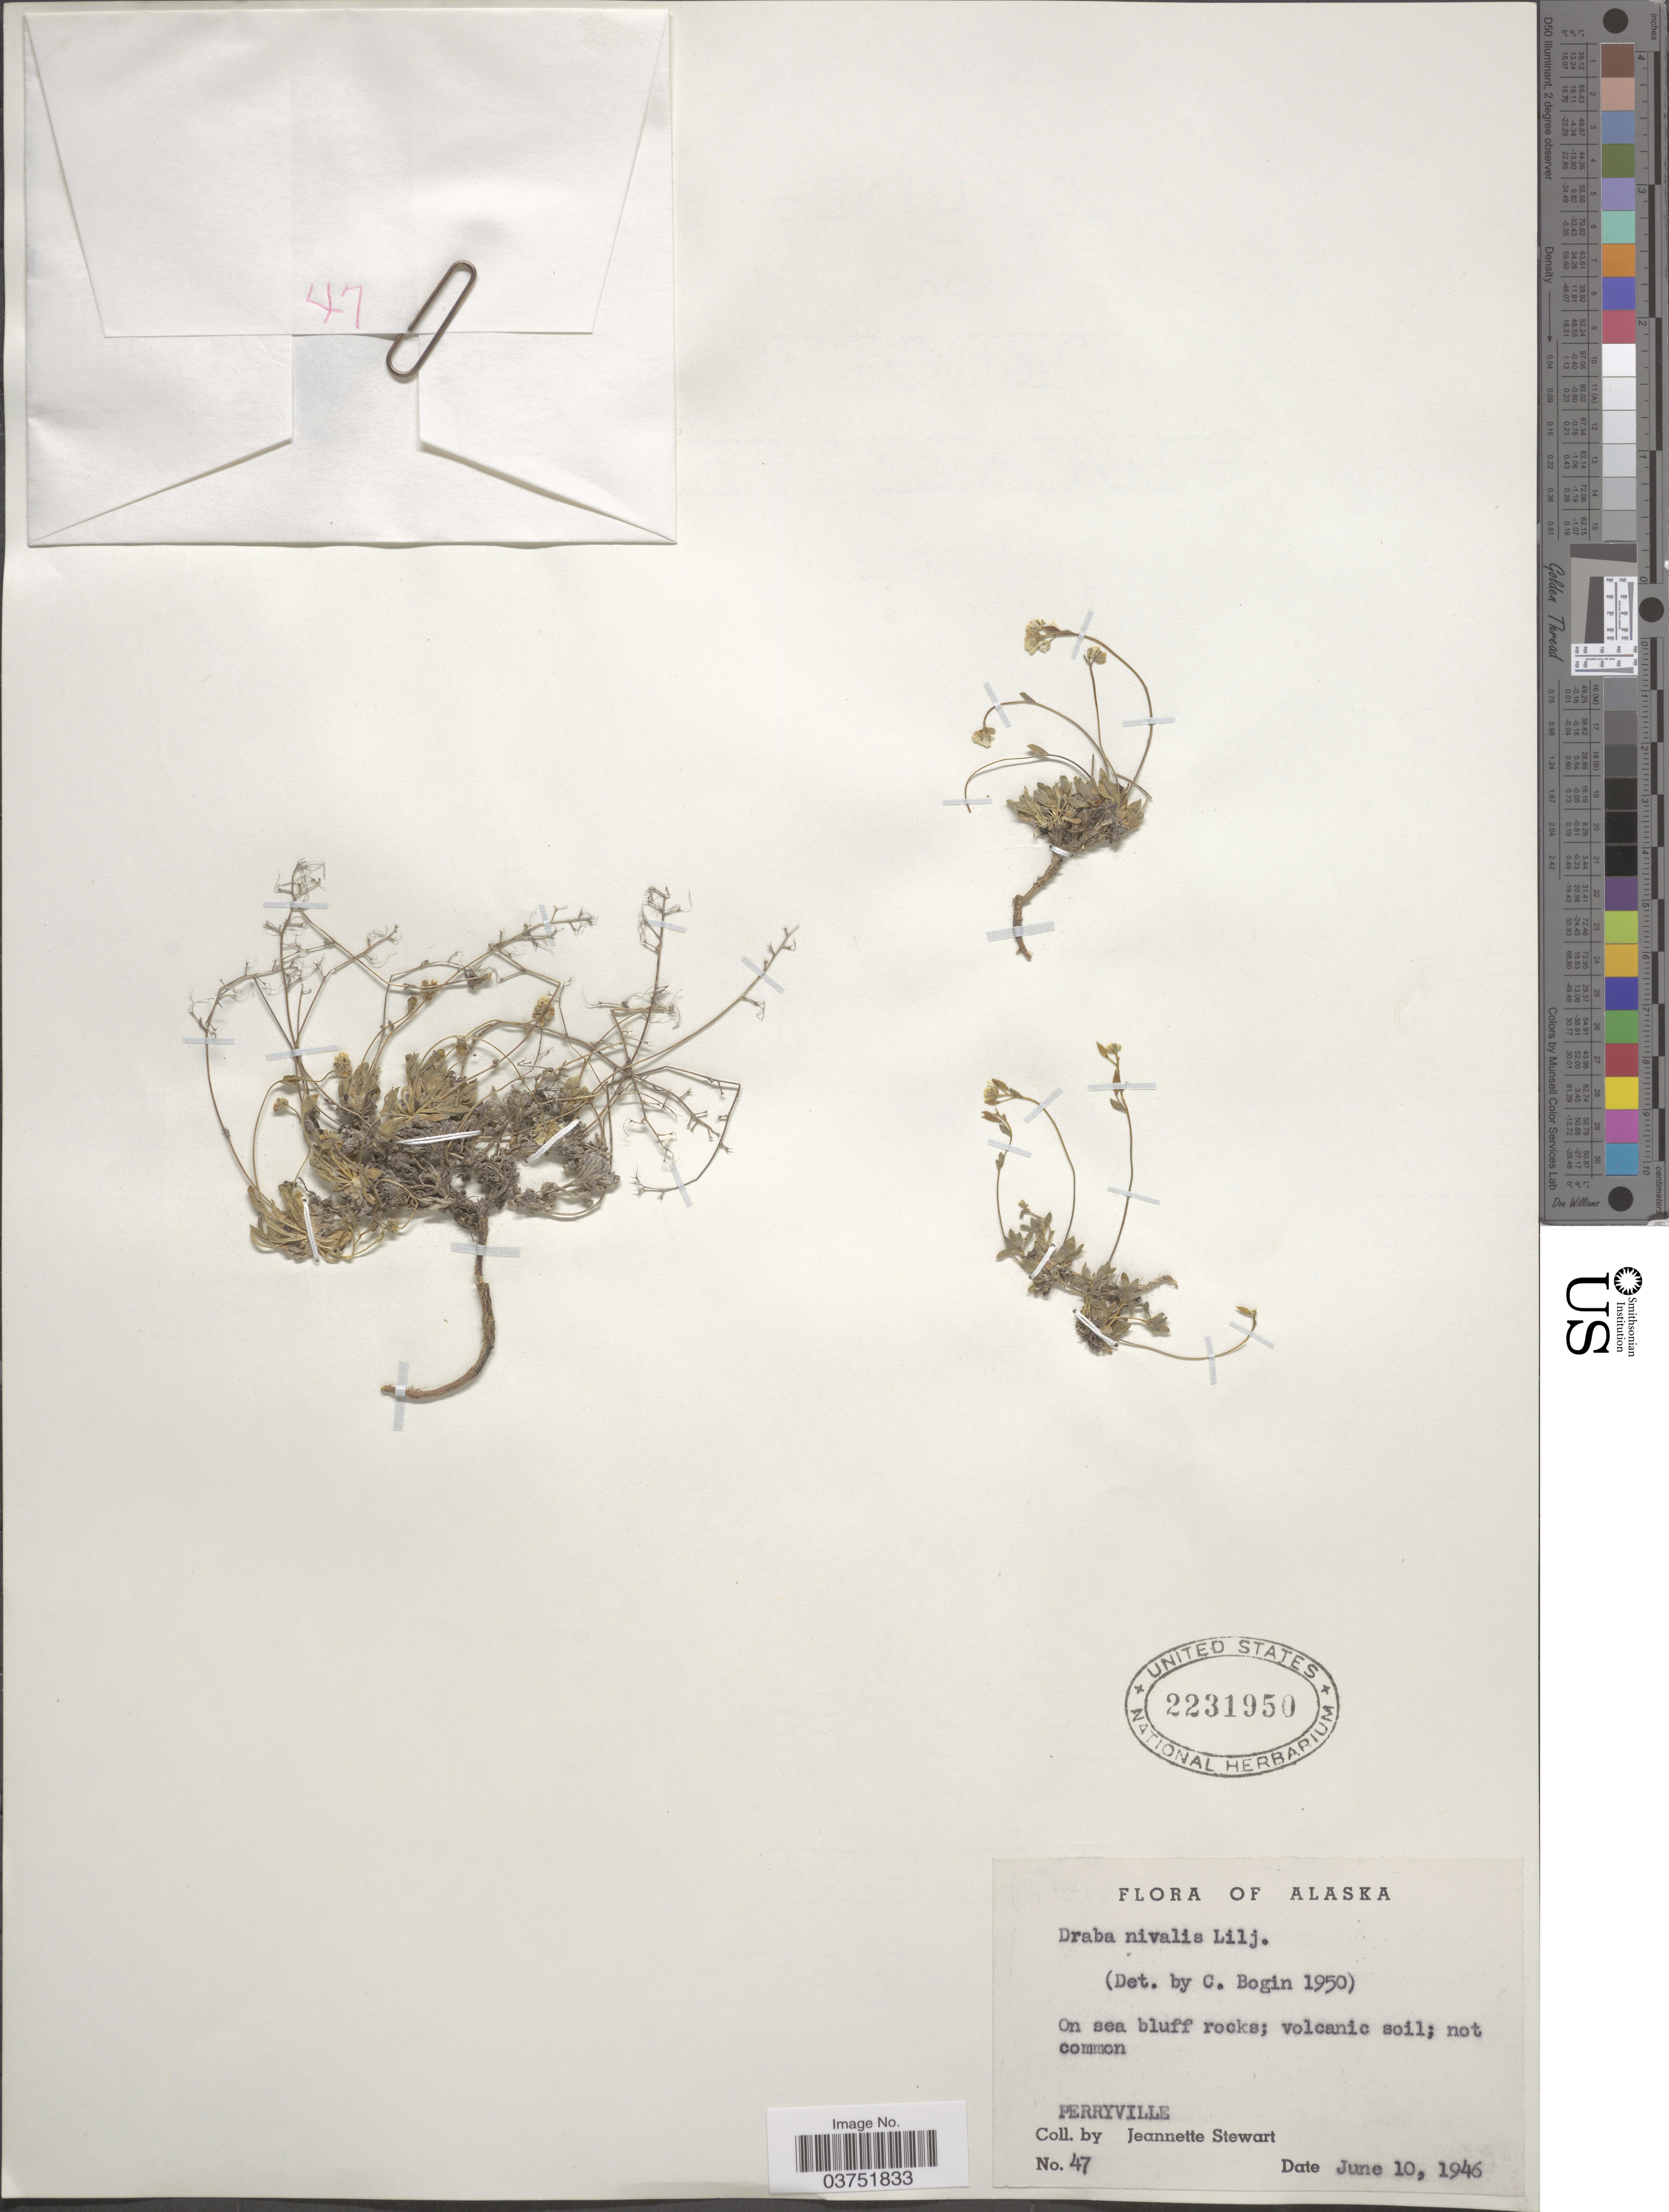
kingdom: Plantae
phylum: Tracheophyta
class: Magnoliopsida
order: Brassicales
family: Brassicaceae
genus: Draba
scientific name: Draba nivalis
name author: Lilj.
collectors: J. Stewart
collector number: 47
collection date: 1946-06-10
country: United States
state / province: Alaska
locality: Perryville.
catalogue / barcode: US 2231950